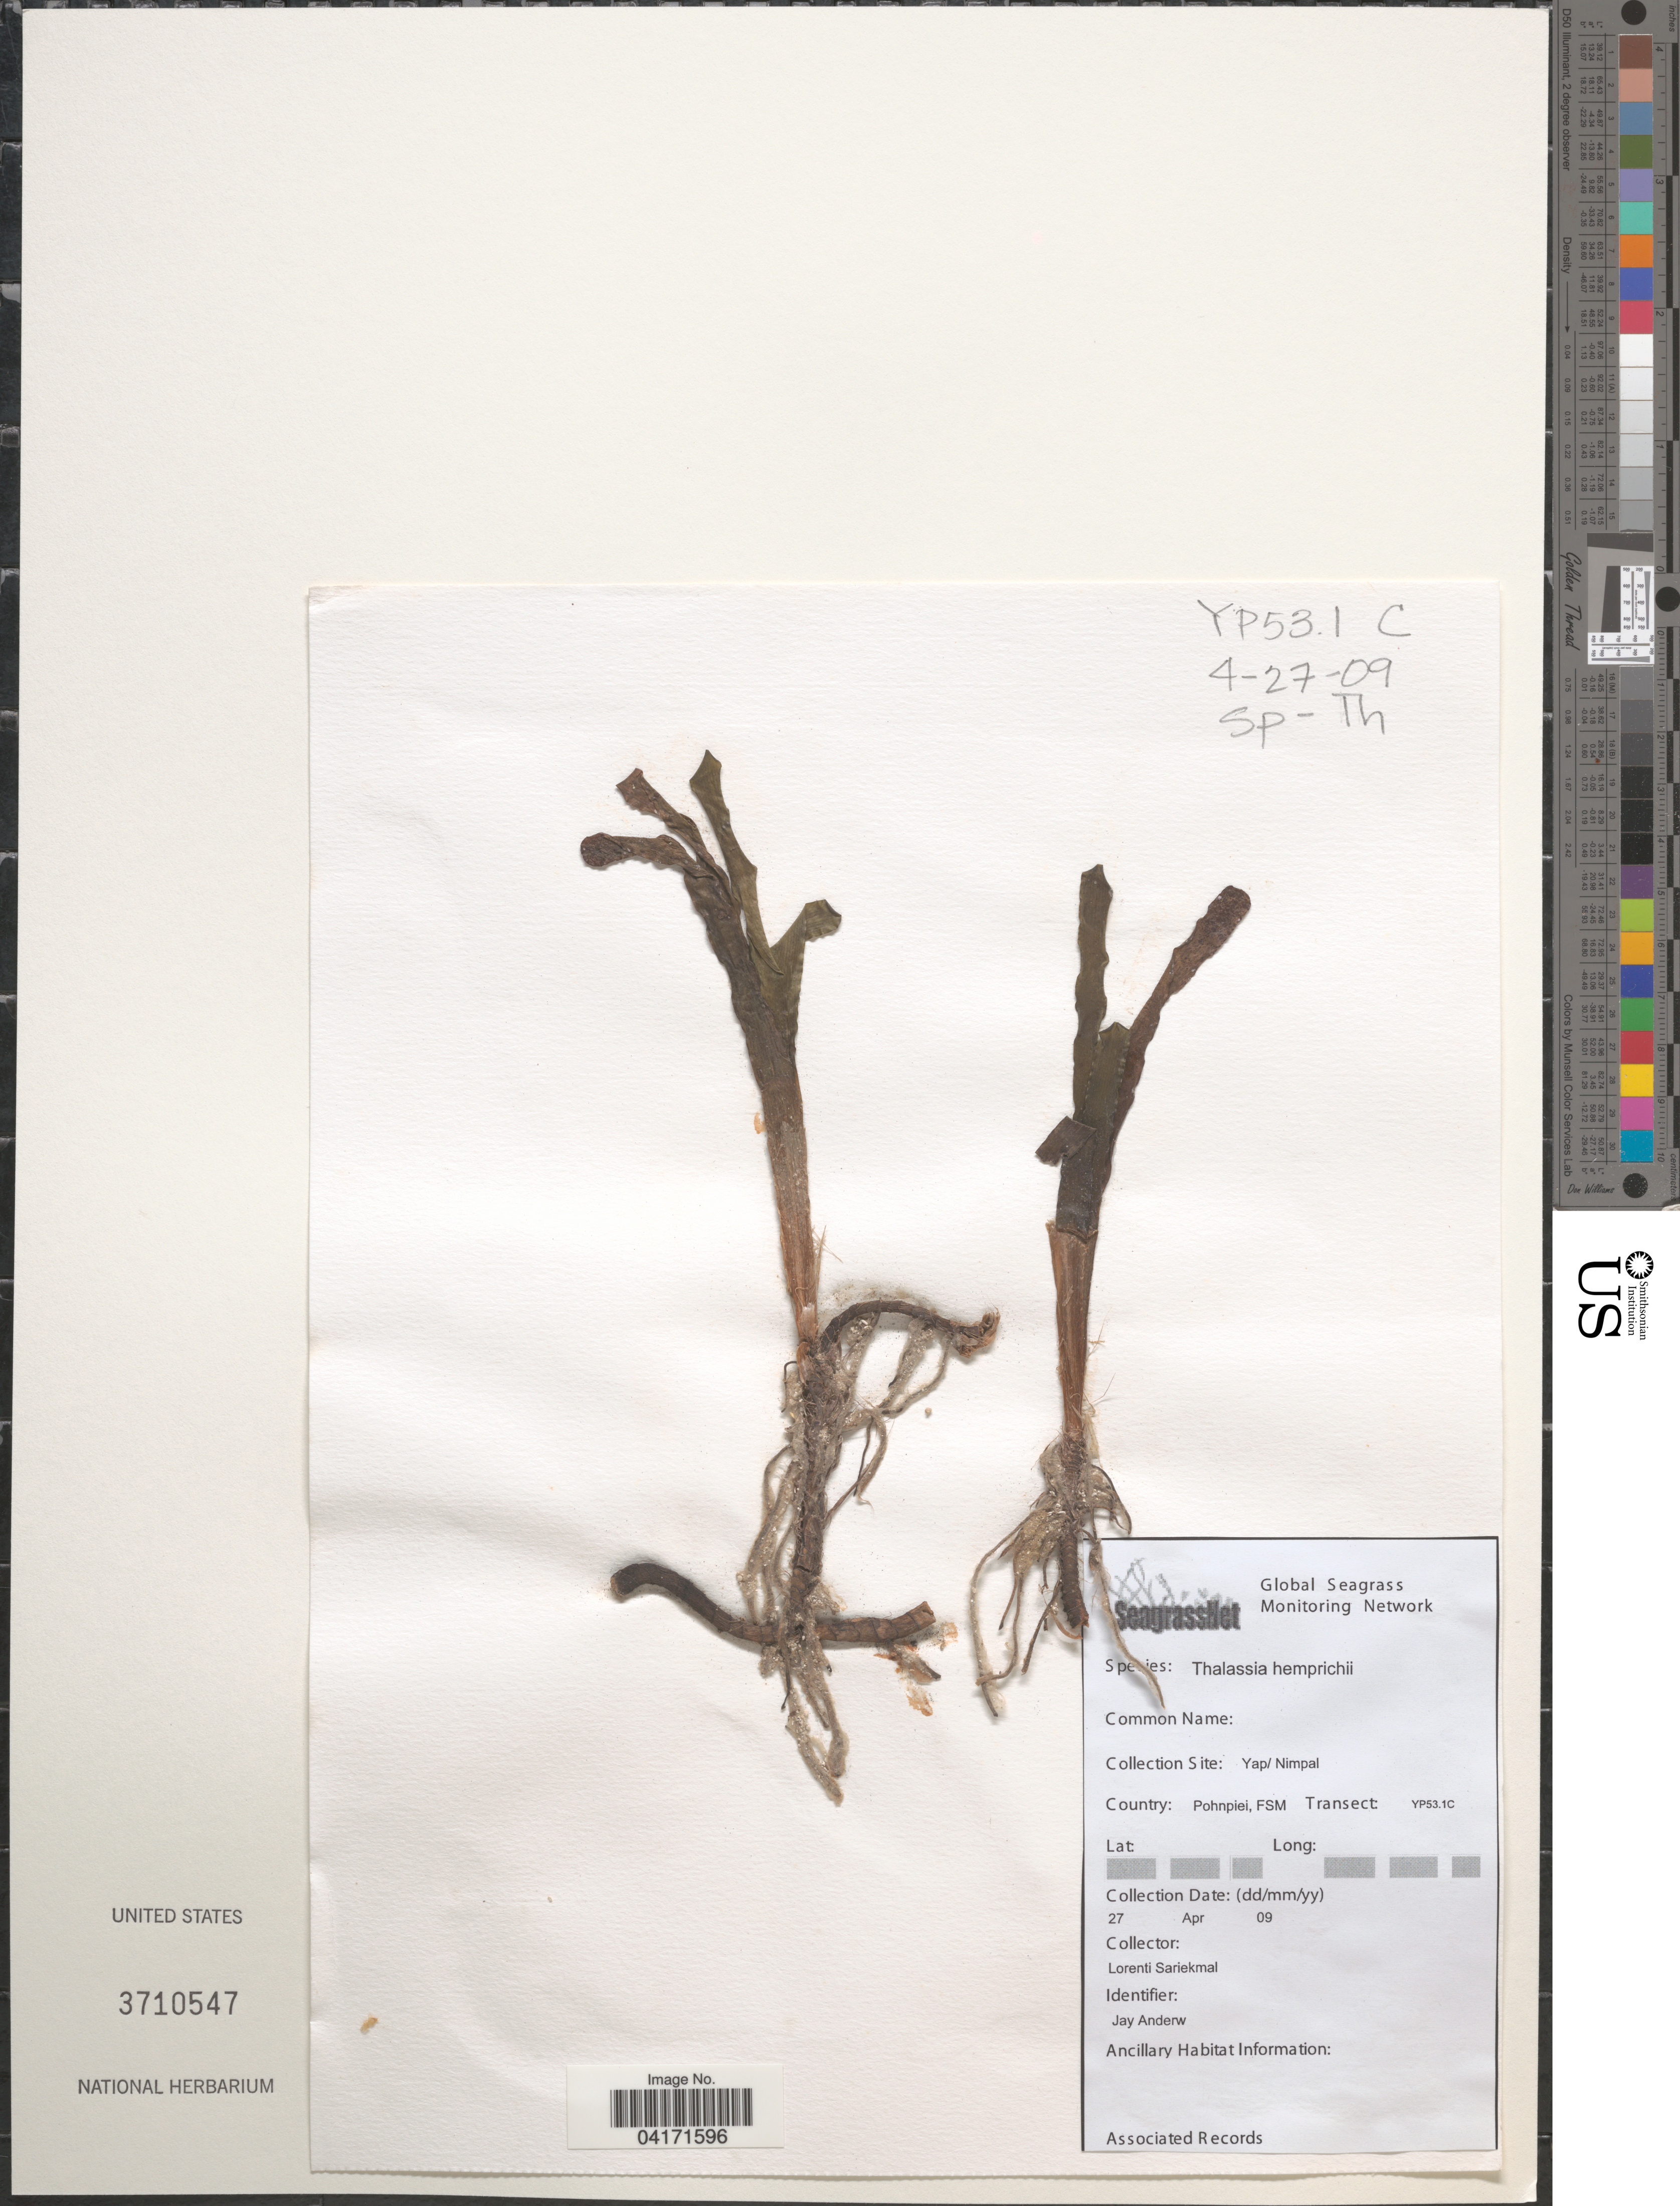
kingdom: Plantae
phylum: Tracheophyta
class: Liliopsida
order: Alismatales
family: Hydrocharitaceae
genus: Thalassia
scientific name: Thalassia hemprichii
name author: Asch.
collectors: L. Sariekmal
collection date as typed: Transcribed d/m/y: 27/4/9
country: Micronesia, Federated States of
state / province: Pohnpei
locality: Yap/ Nimpal. Country: Pohnpiei. Transect: YP53.1C.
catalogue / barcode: US 3710547